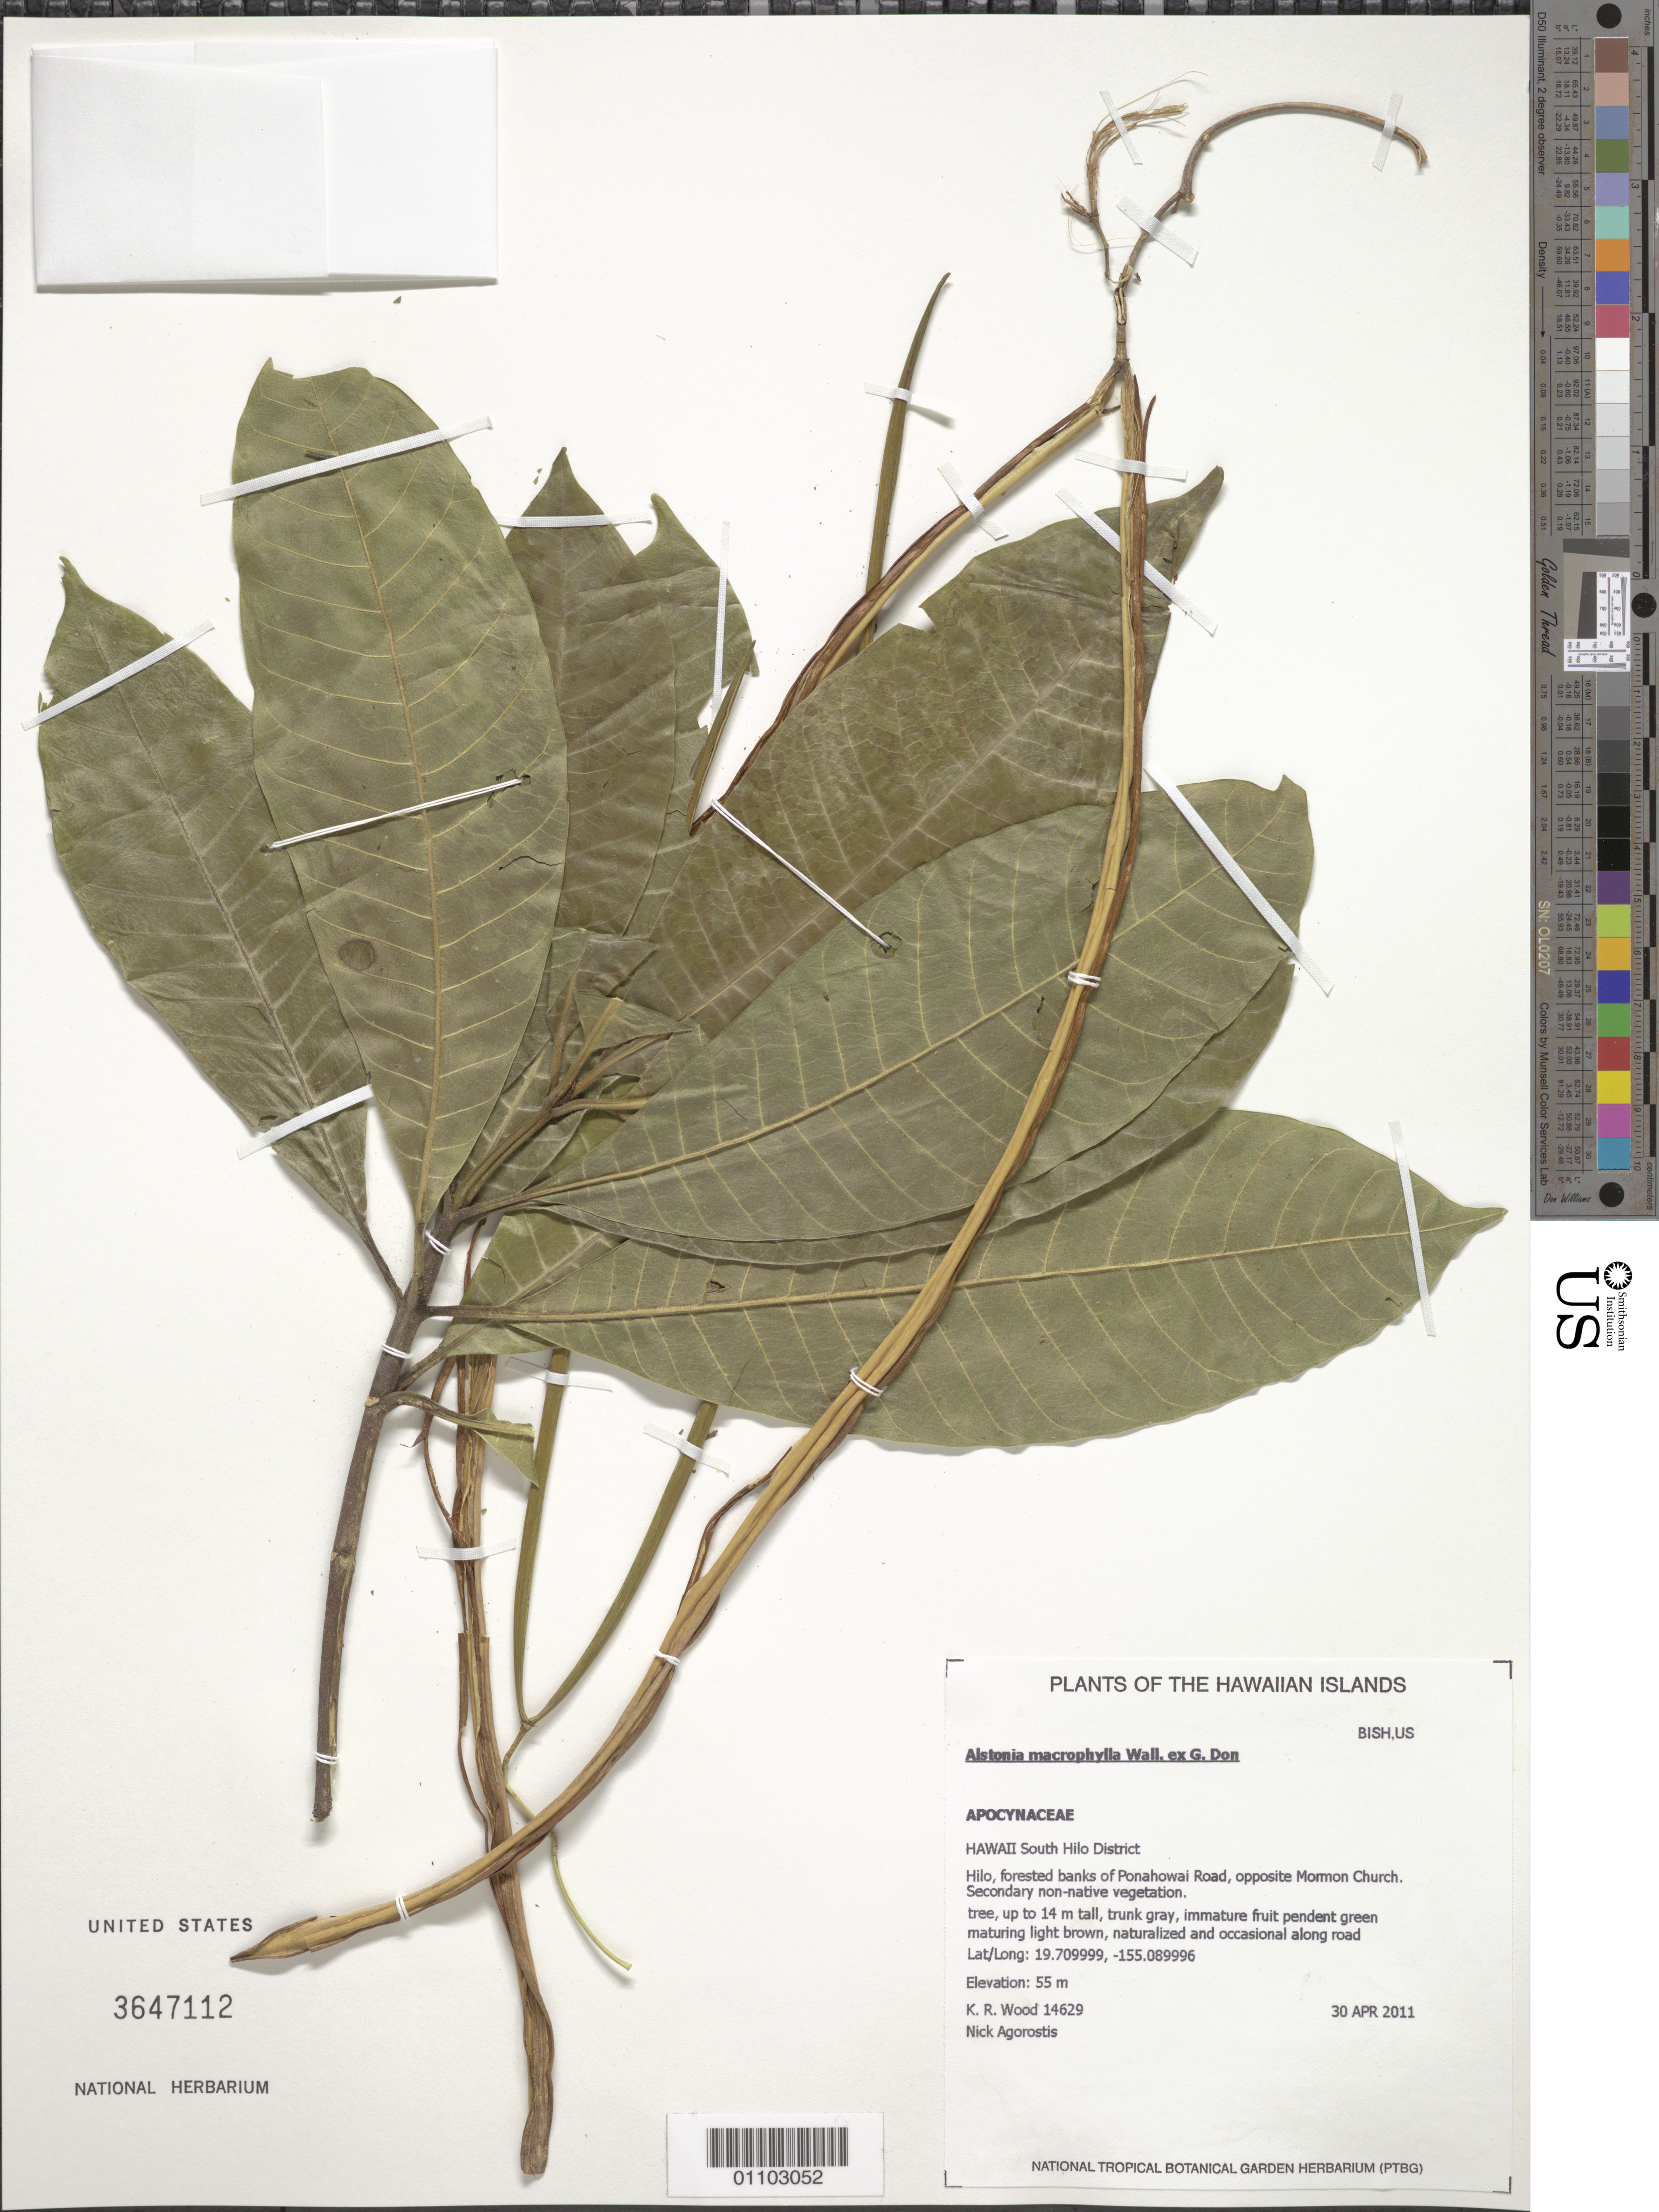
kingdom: Plantae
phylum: Tracheophyta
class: Magnoliopsida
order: Gentianales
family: Apocynaceae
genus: Alstonia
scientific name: Alstonia macrophylla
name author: Wall. ex G. Don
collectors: K. R. Wood & N. Agorostis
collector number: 14629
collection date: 2011-04-30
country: United States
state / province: Hawaii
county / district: Hawaii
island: Hawaii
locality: Hilo District, South Hilo District, forest banks of Ponahowai Road, opposite Mormon Church.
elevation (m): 55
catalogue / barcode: US 3647112